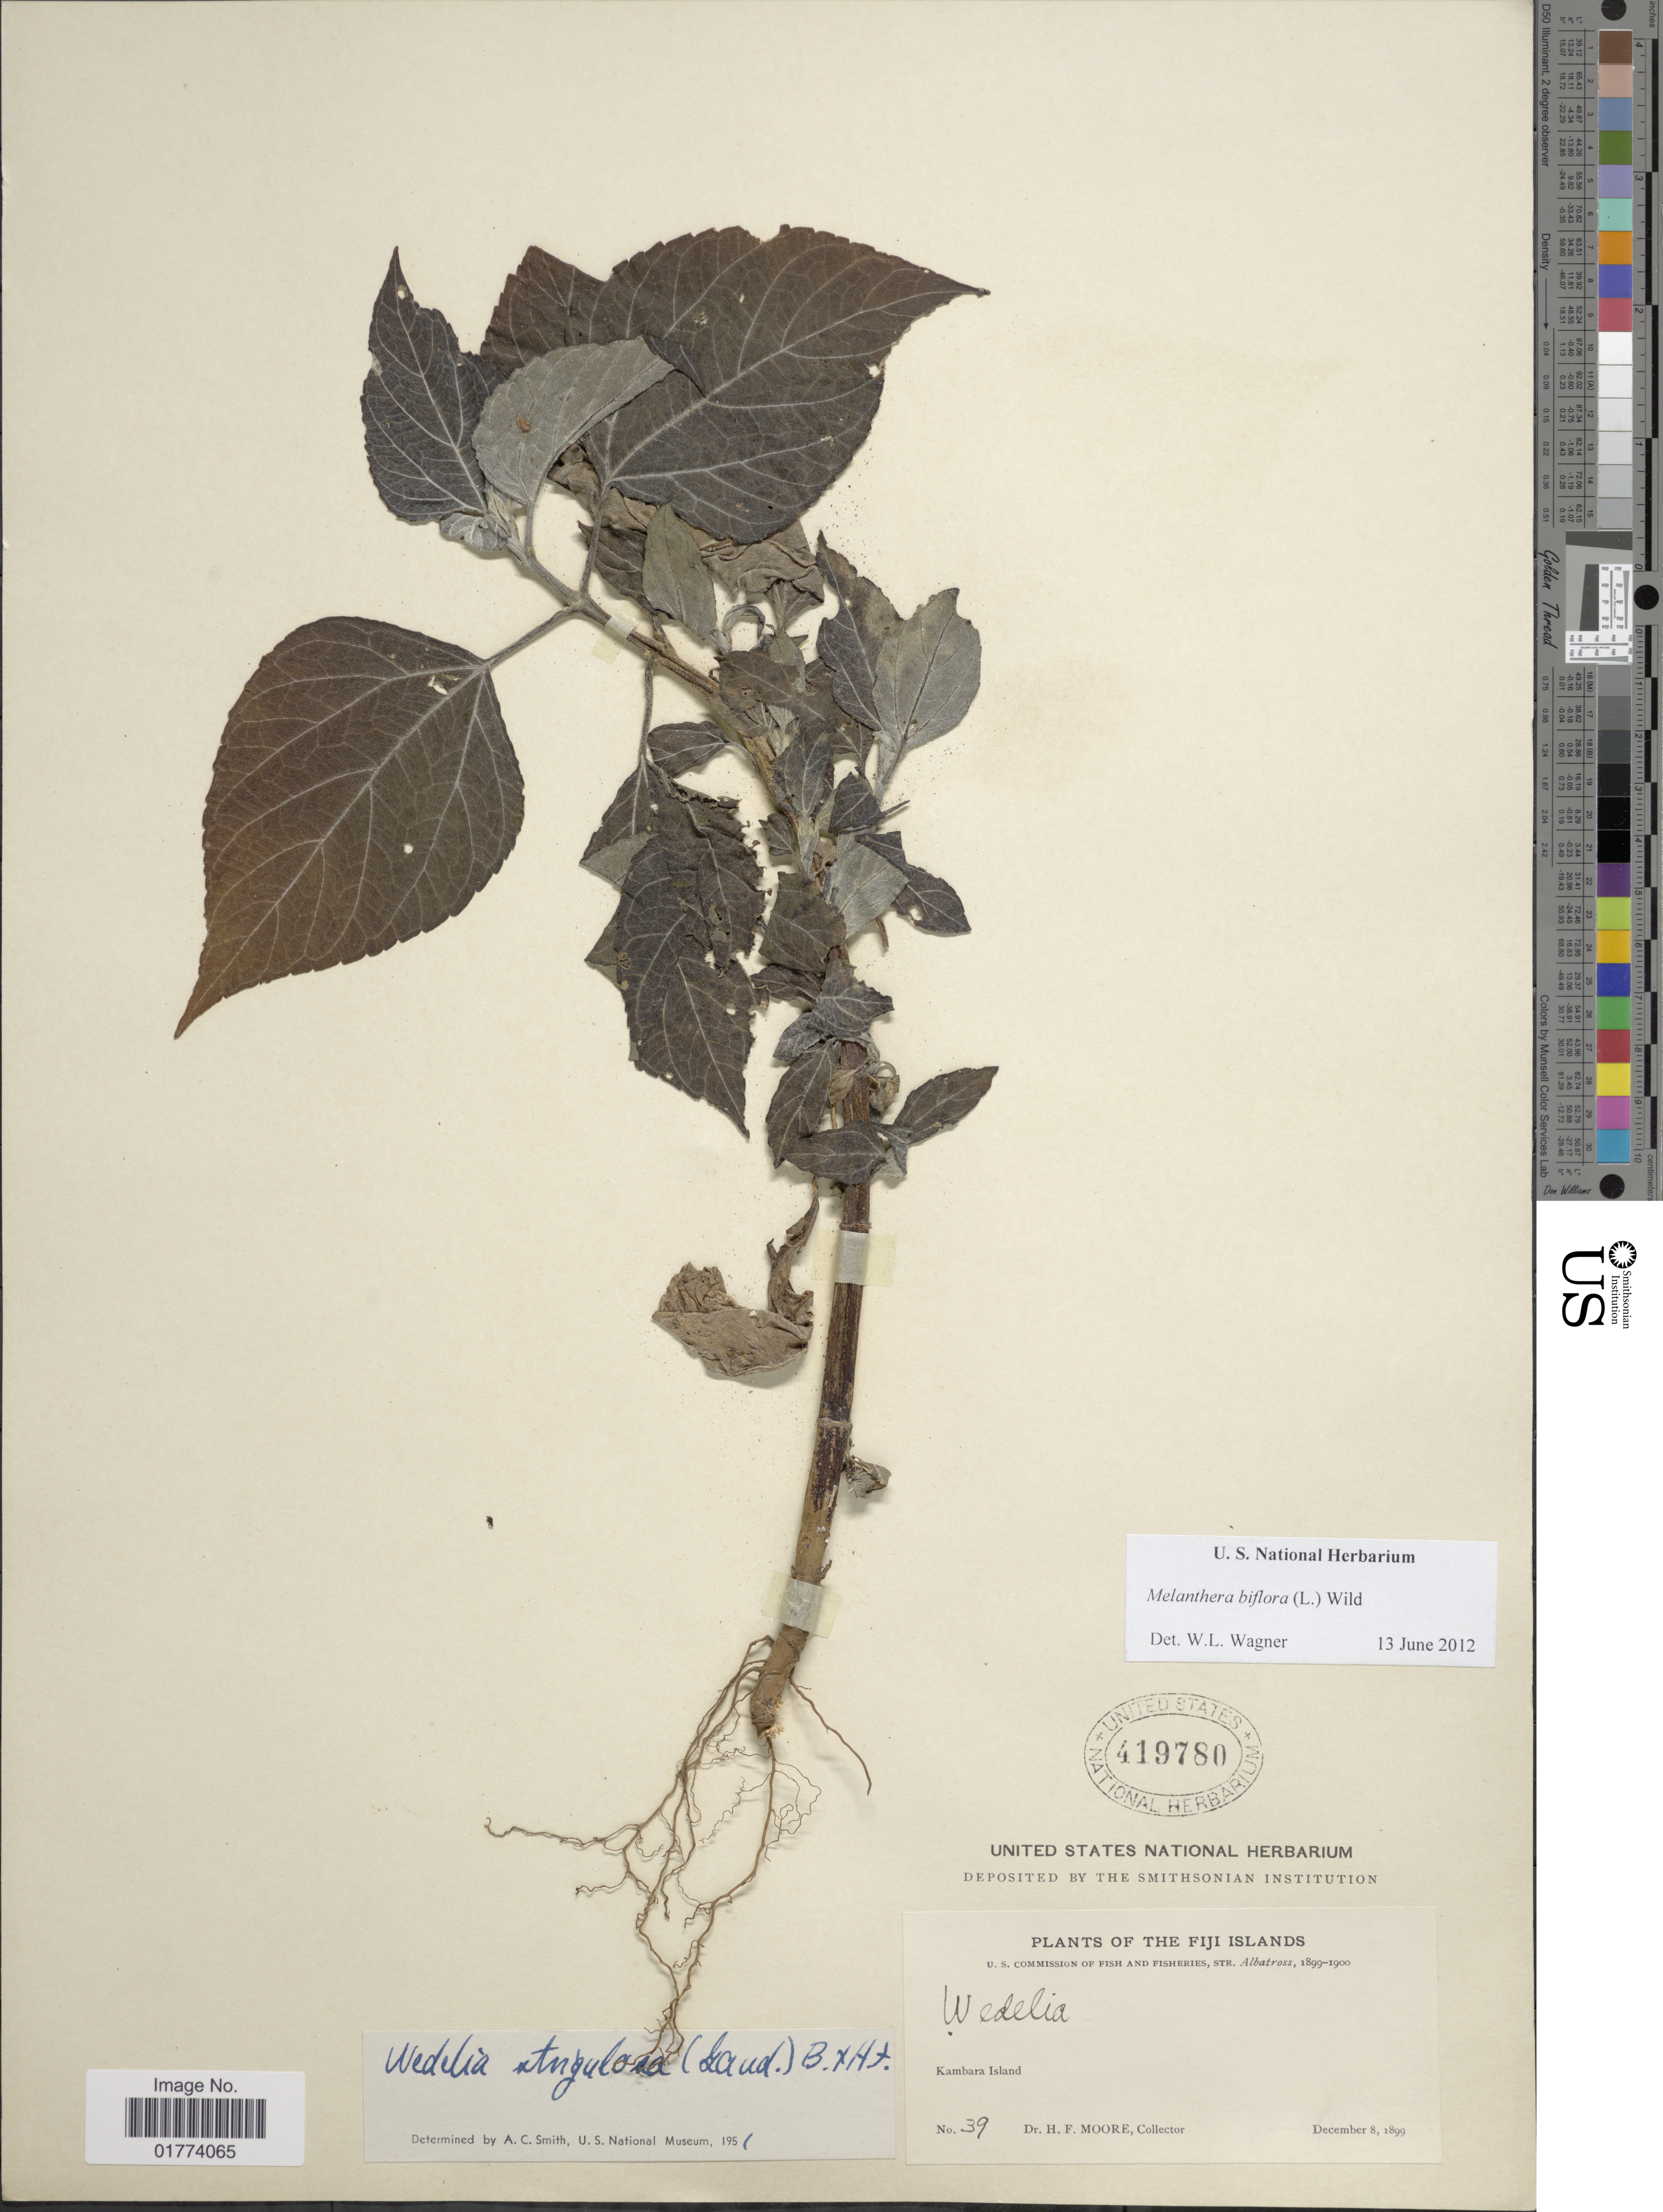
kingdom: Plantae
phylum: Tracheophyta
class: Magnoliopsida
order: Asterales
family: Asteraceae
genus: Wollastonia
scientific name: Wollastonia biflora var. biflora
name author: (L.) DC.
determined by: Wagner, W. L., (BOT), Smithsonian Institution - National Museum of Natural History (UNITED STATES)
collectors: H. F. Moore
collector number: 39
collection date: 1899-12-08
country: Fiji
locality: Kambara Island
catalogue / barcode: US 419780